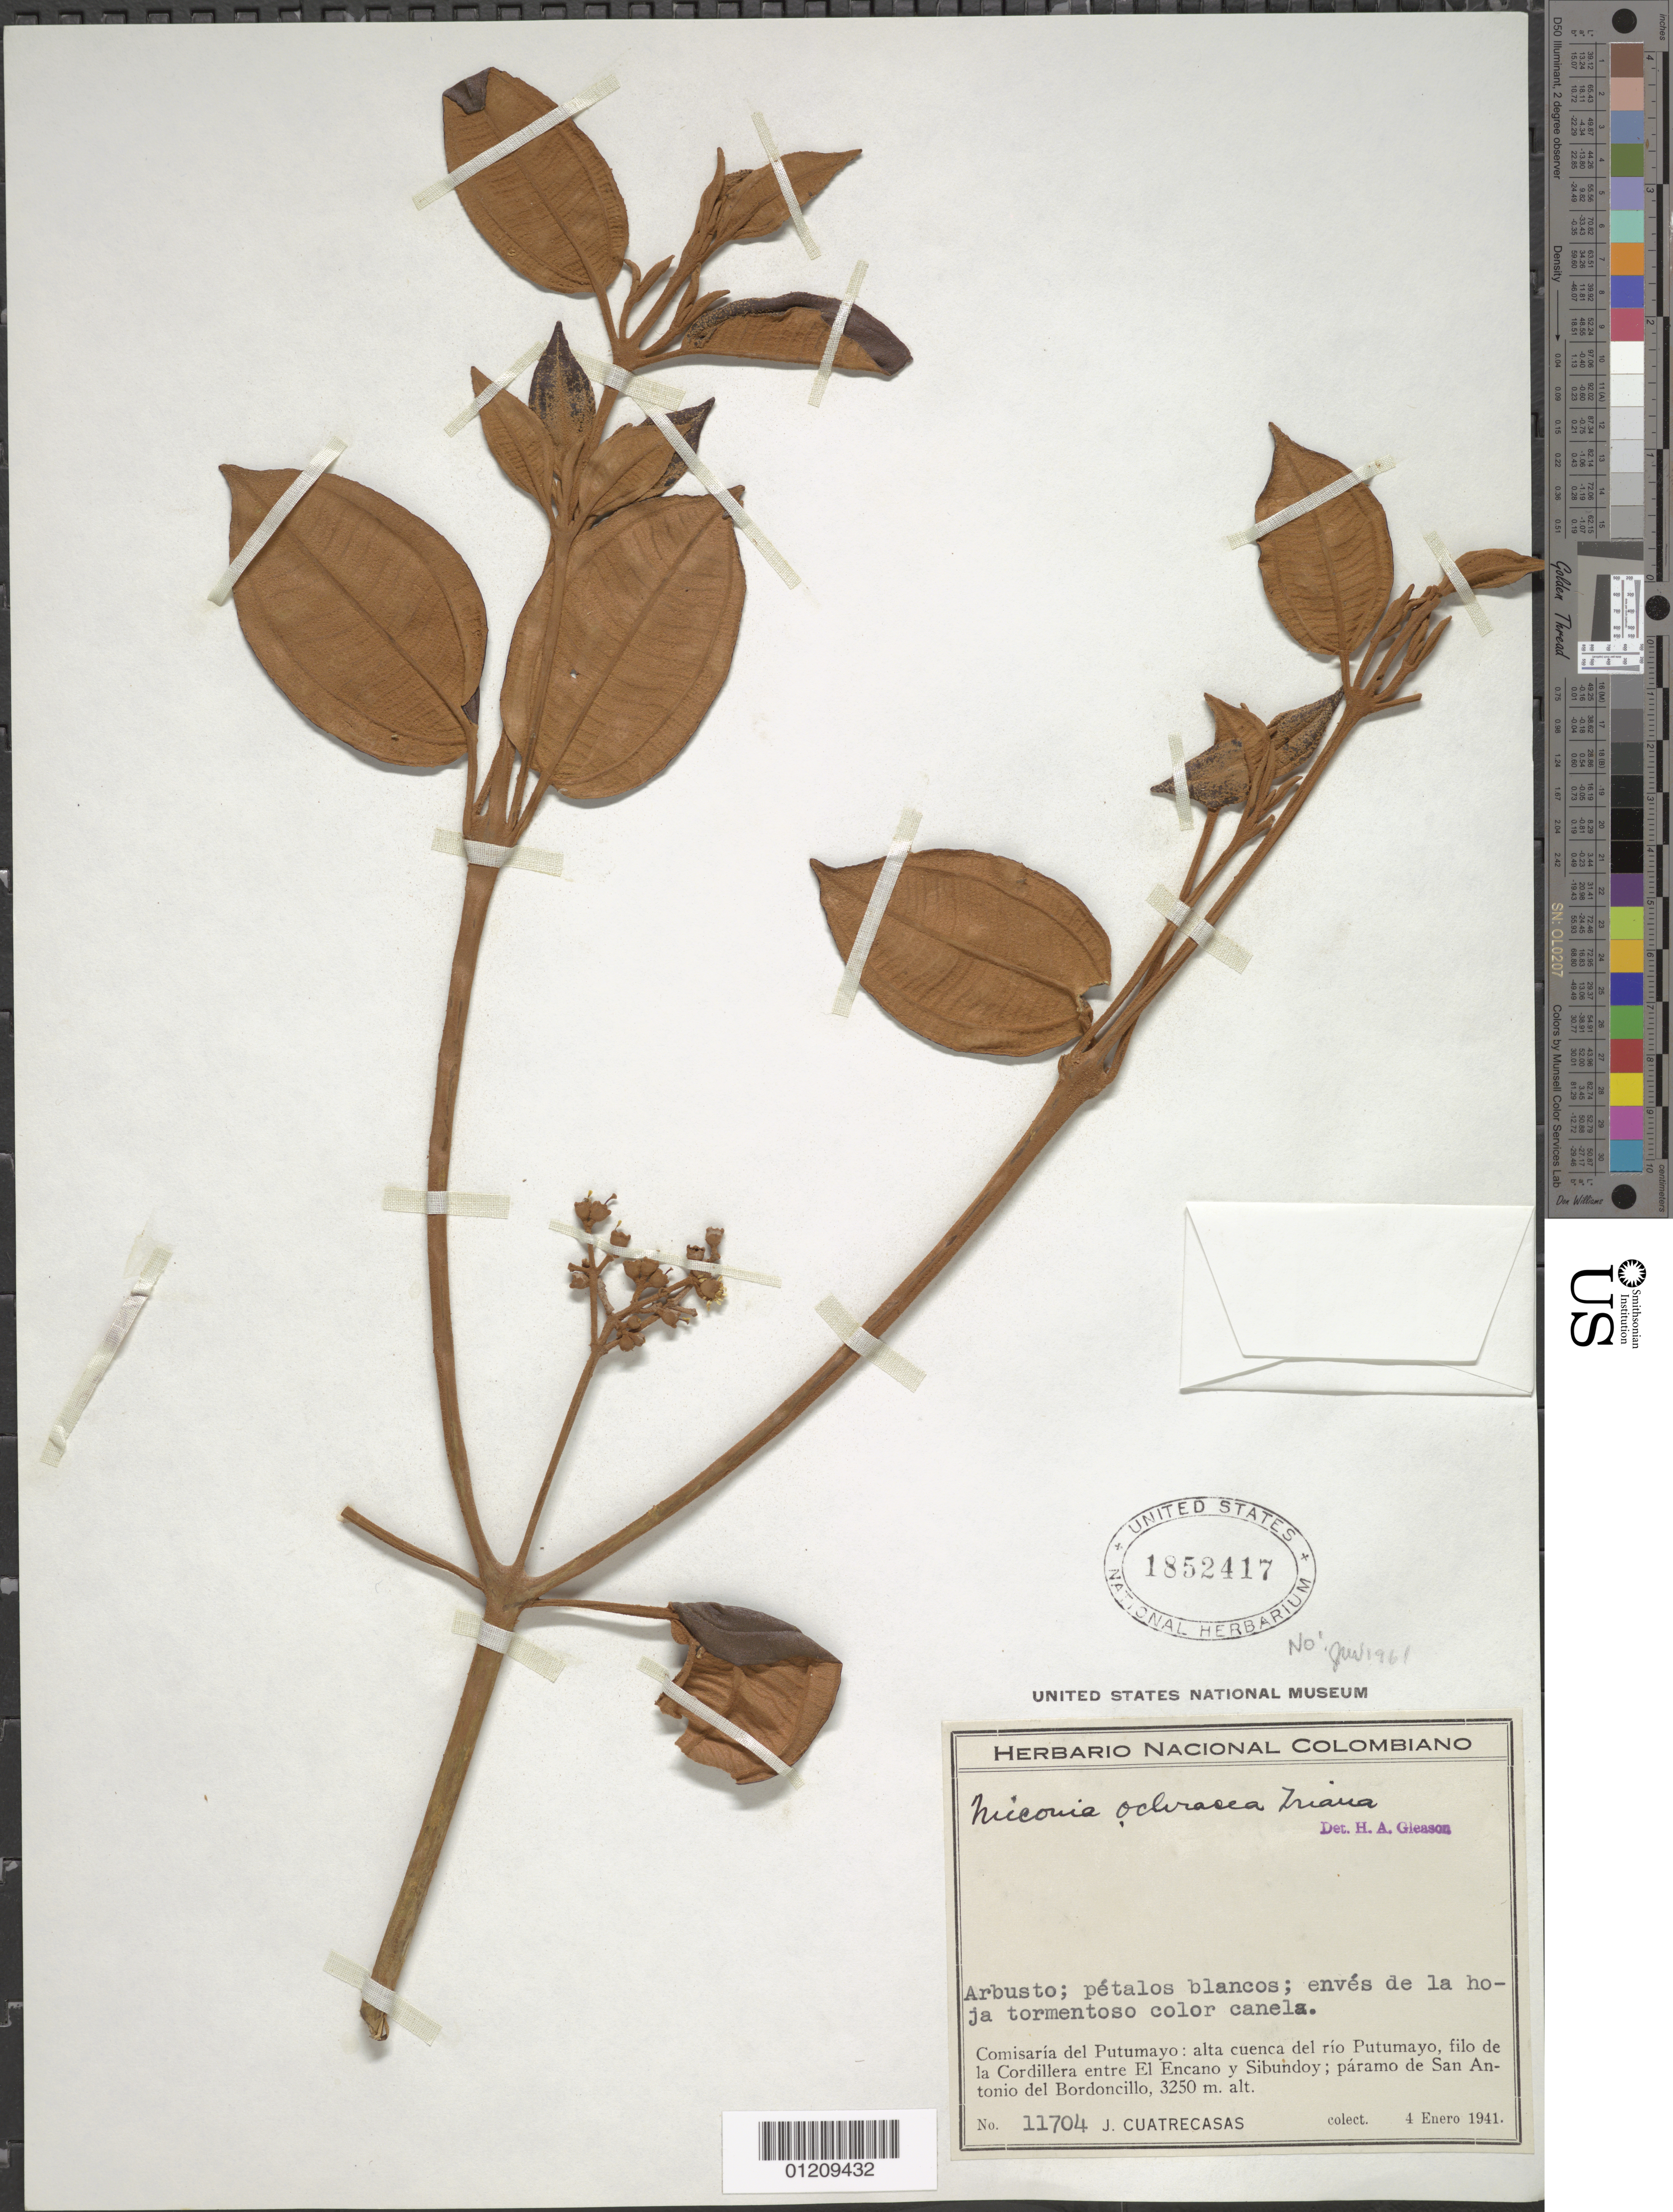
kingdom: Plantae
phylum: Tracheophyta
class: Magnoliopsida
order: Myrtales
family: Melastomataceae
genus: Miconia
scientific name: Miconia chlorocarpa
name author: Cogn.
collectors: J. Cuatrecasas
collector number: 11704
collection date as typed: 04 Jan 1941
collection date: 1941-01-04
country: Colombia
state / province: Putumayo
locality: Alto Cuenca del Rio Putumayo, Filo de La Cordillera entre El Encaño & Sibundoy, Páramo de San Antonia del Bordoncillo.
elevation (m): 3250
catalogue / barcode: US 1852417